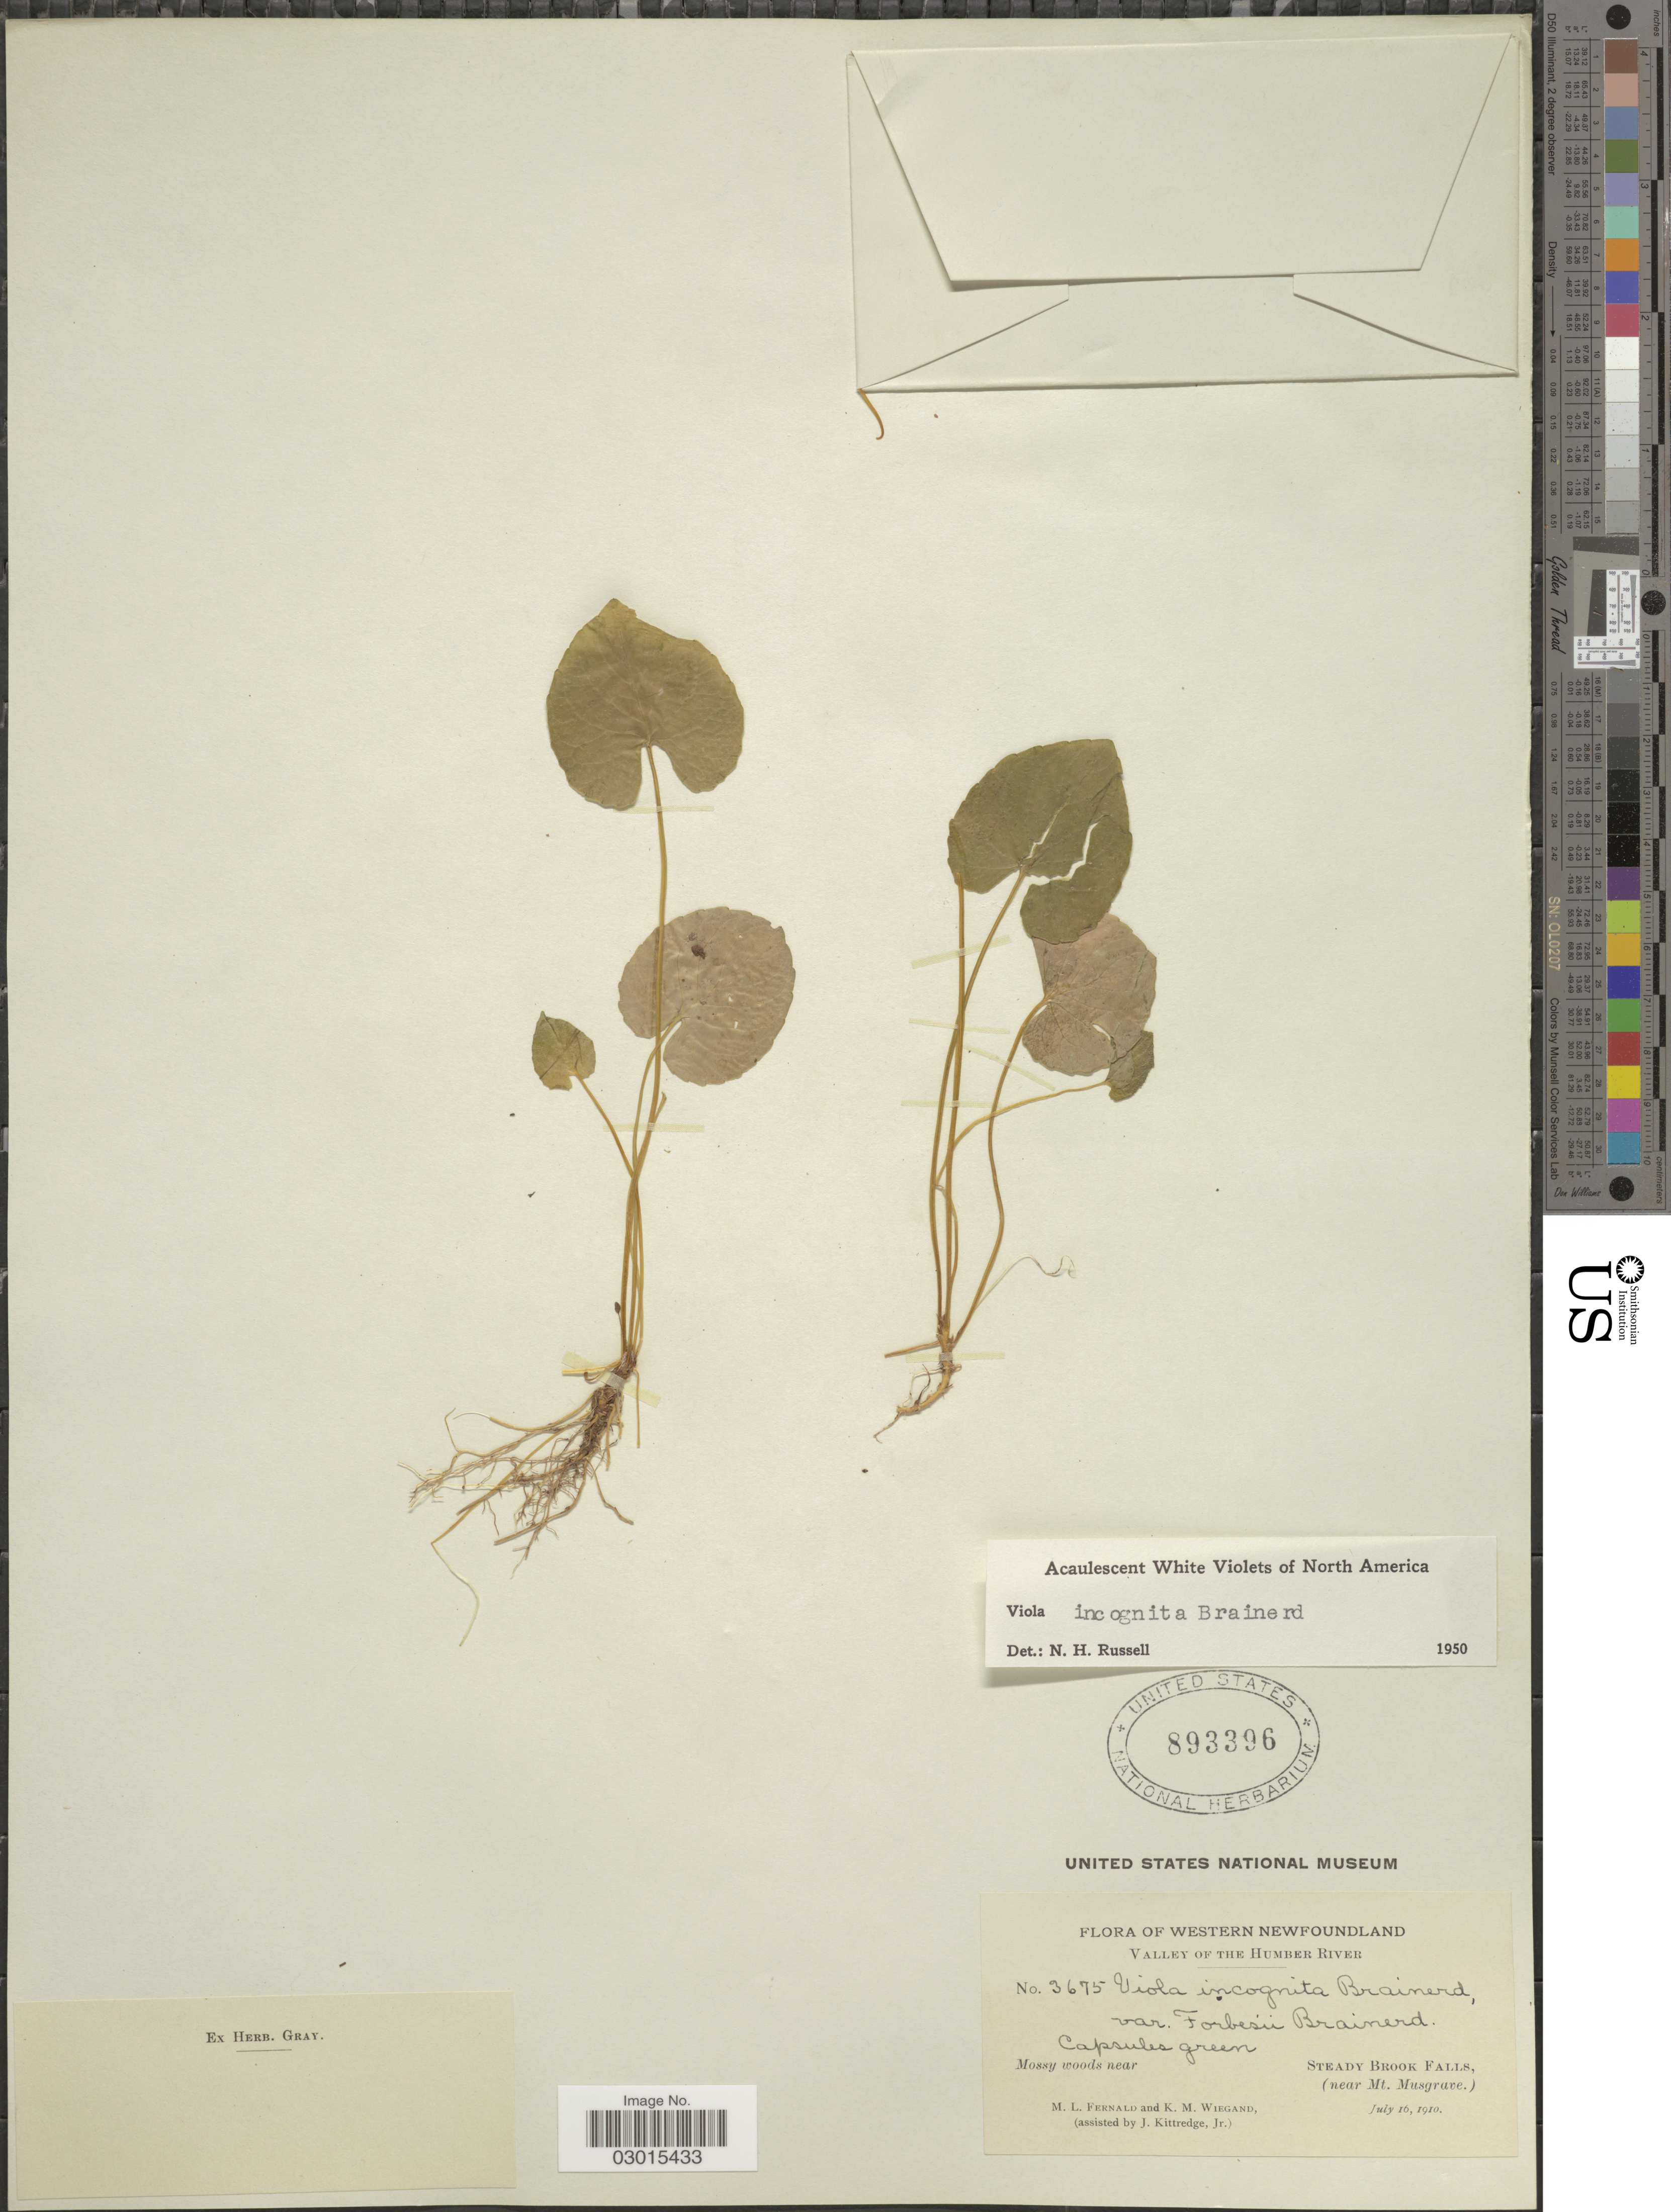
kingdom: Plantae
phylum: Tracheophyta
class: Magnoliopsida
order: Malpighiales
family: Violaceae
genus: Viola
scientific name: Viola incognita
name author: Brainerd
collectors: M. L. Fernald, K. M. Wiegand & J. Kittredge Jr.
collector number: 3675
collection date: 1910-07-16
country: Canada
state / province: Newfoundland and Labrador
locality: Western Newfoundland. Valley of the Humber River. Steady Brook Falls, (near Mt. Musgrave.).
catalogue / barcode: US 893396